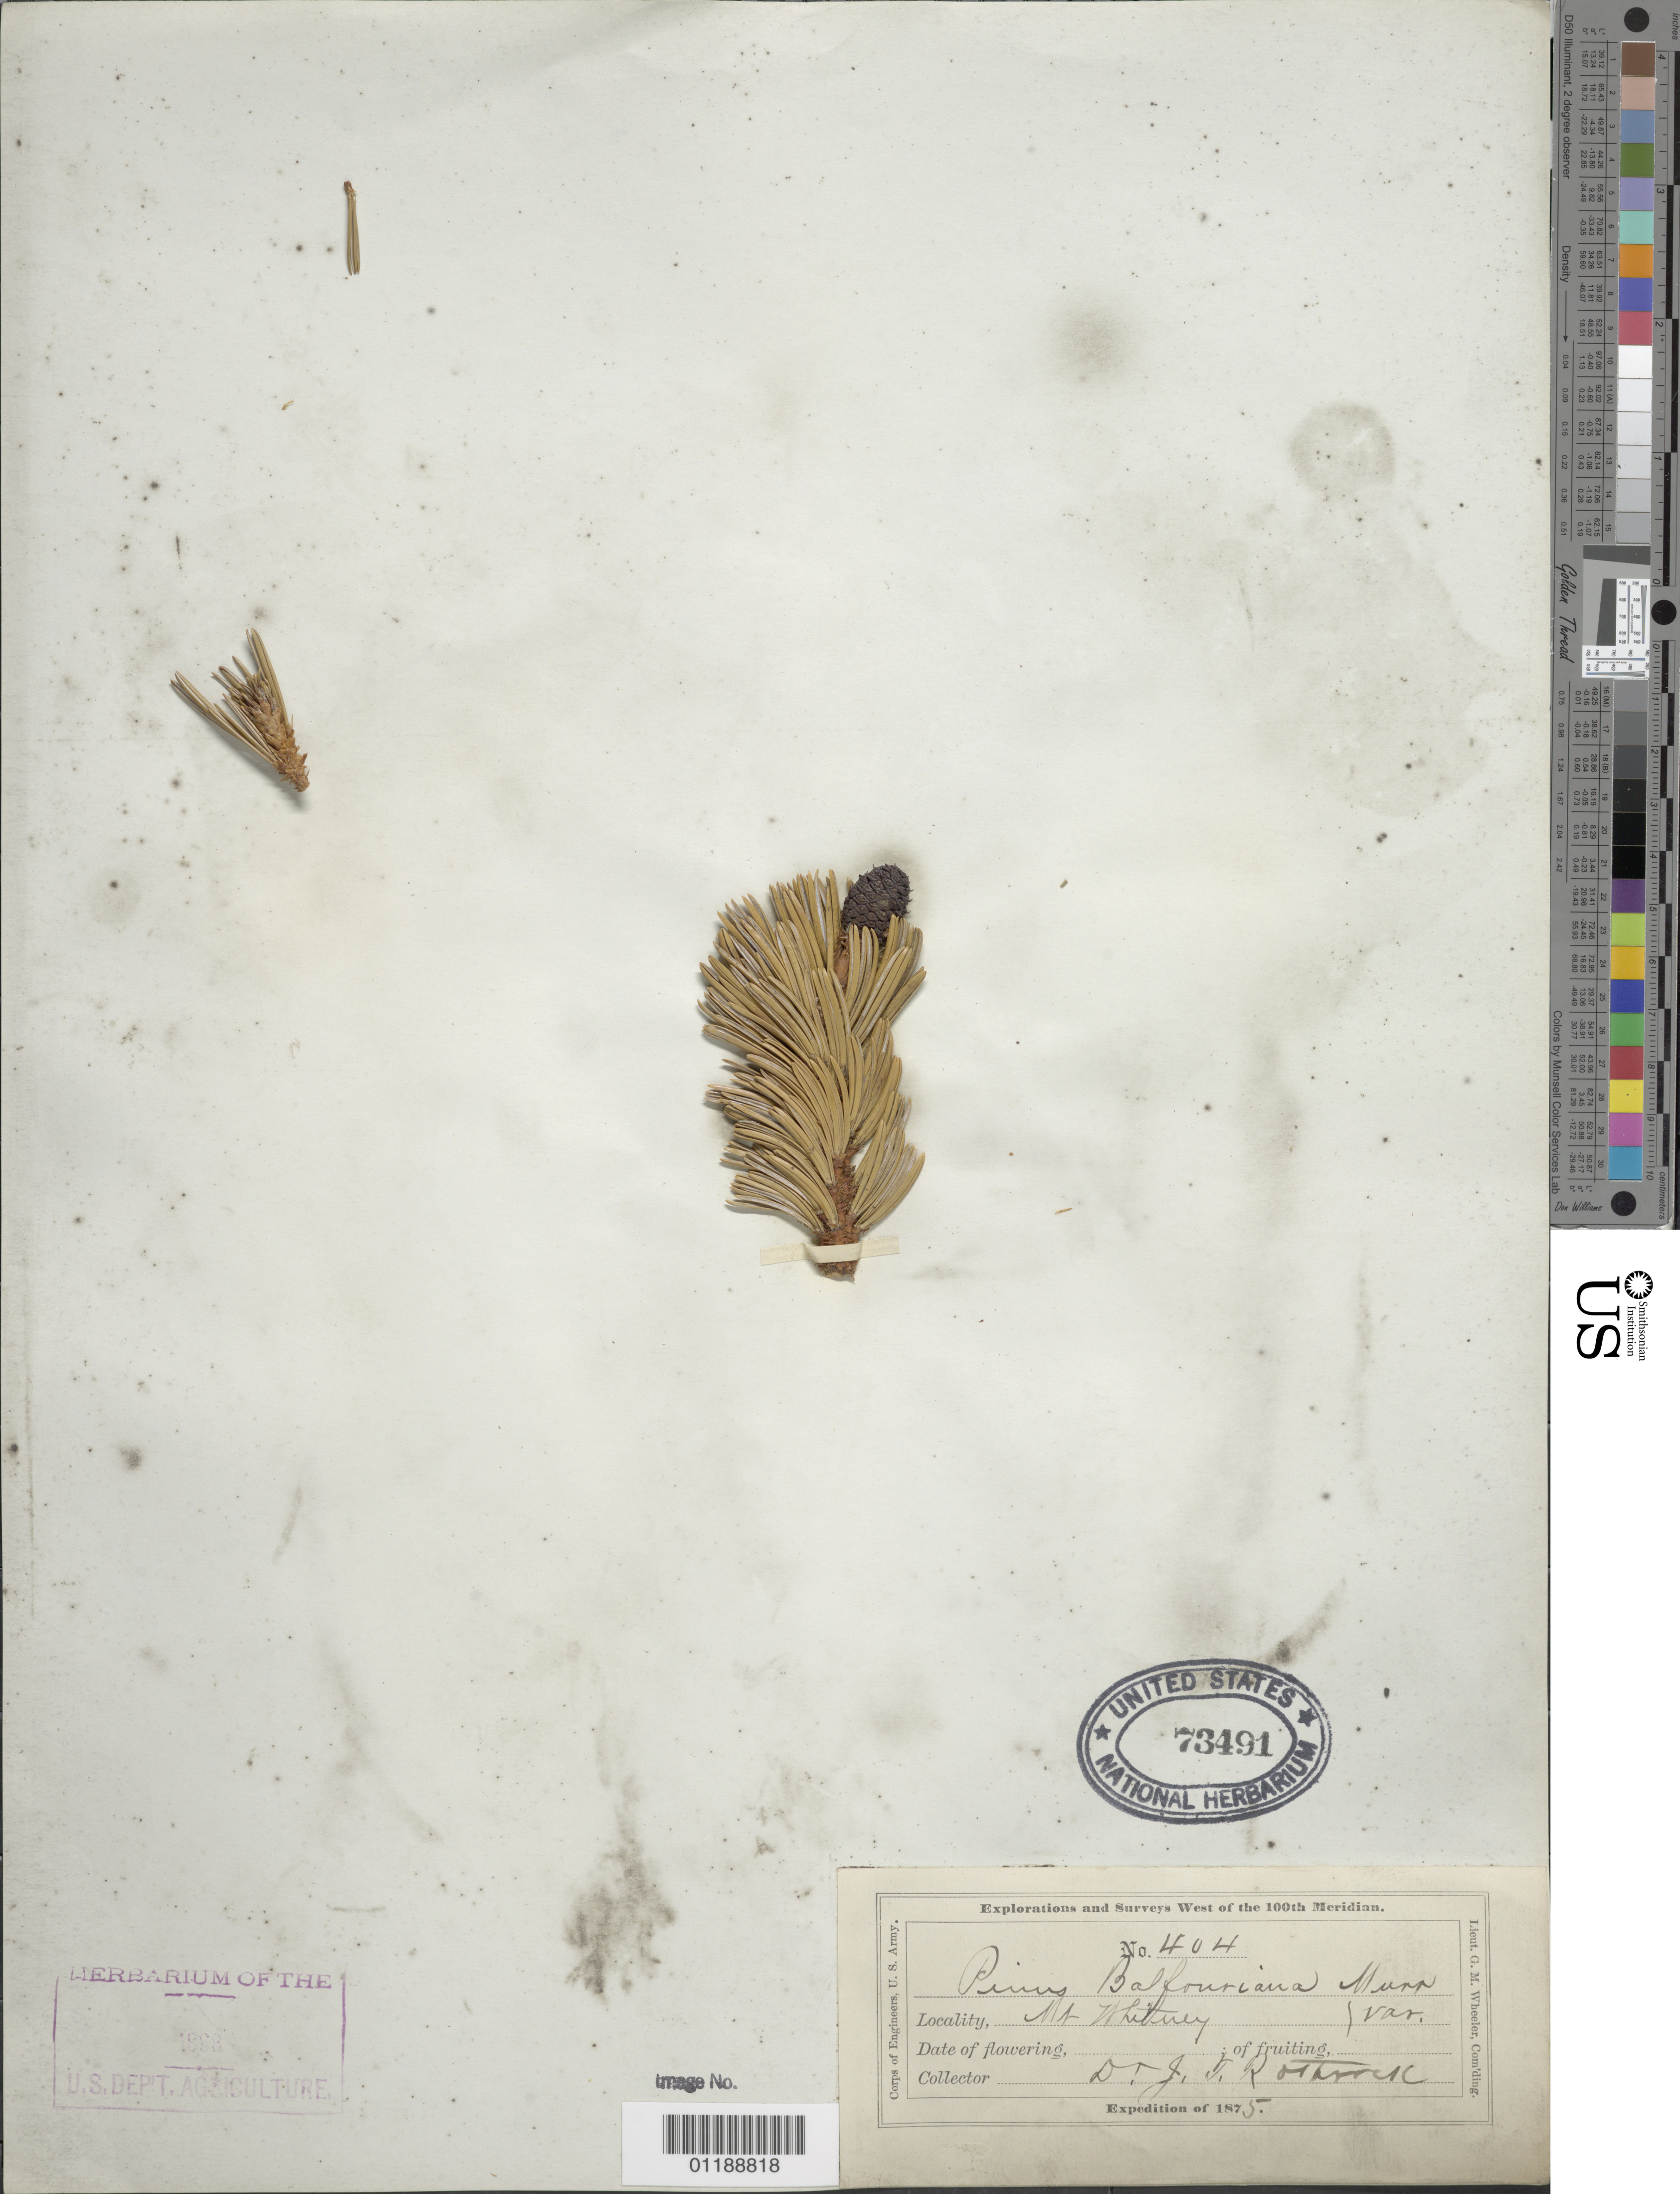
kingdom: Plantae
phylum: Tracheophyta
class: Pinopsida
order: Pinales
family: Pinaceae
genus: Pinus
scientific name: Pinus balfouriana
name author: Balf.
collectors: J. T. Rothrock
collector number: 404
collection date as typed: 1875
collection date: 1875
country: United States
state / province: California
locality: Mt. Whitney.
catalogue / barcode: US 73491